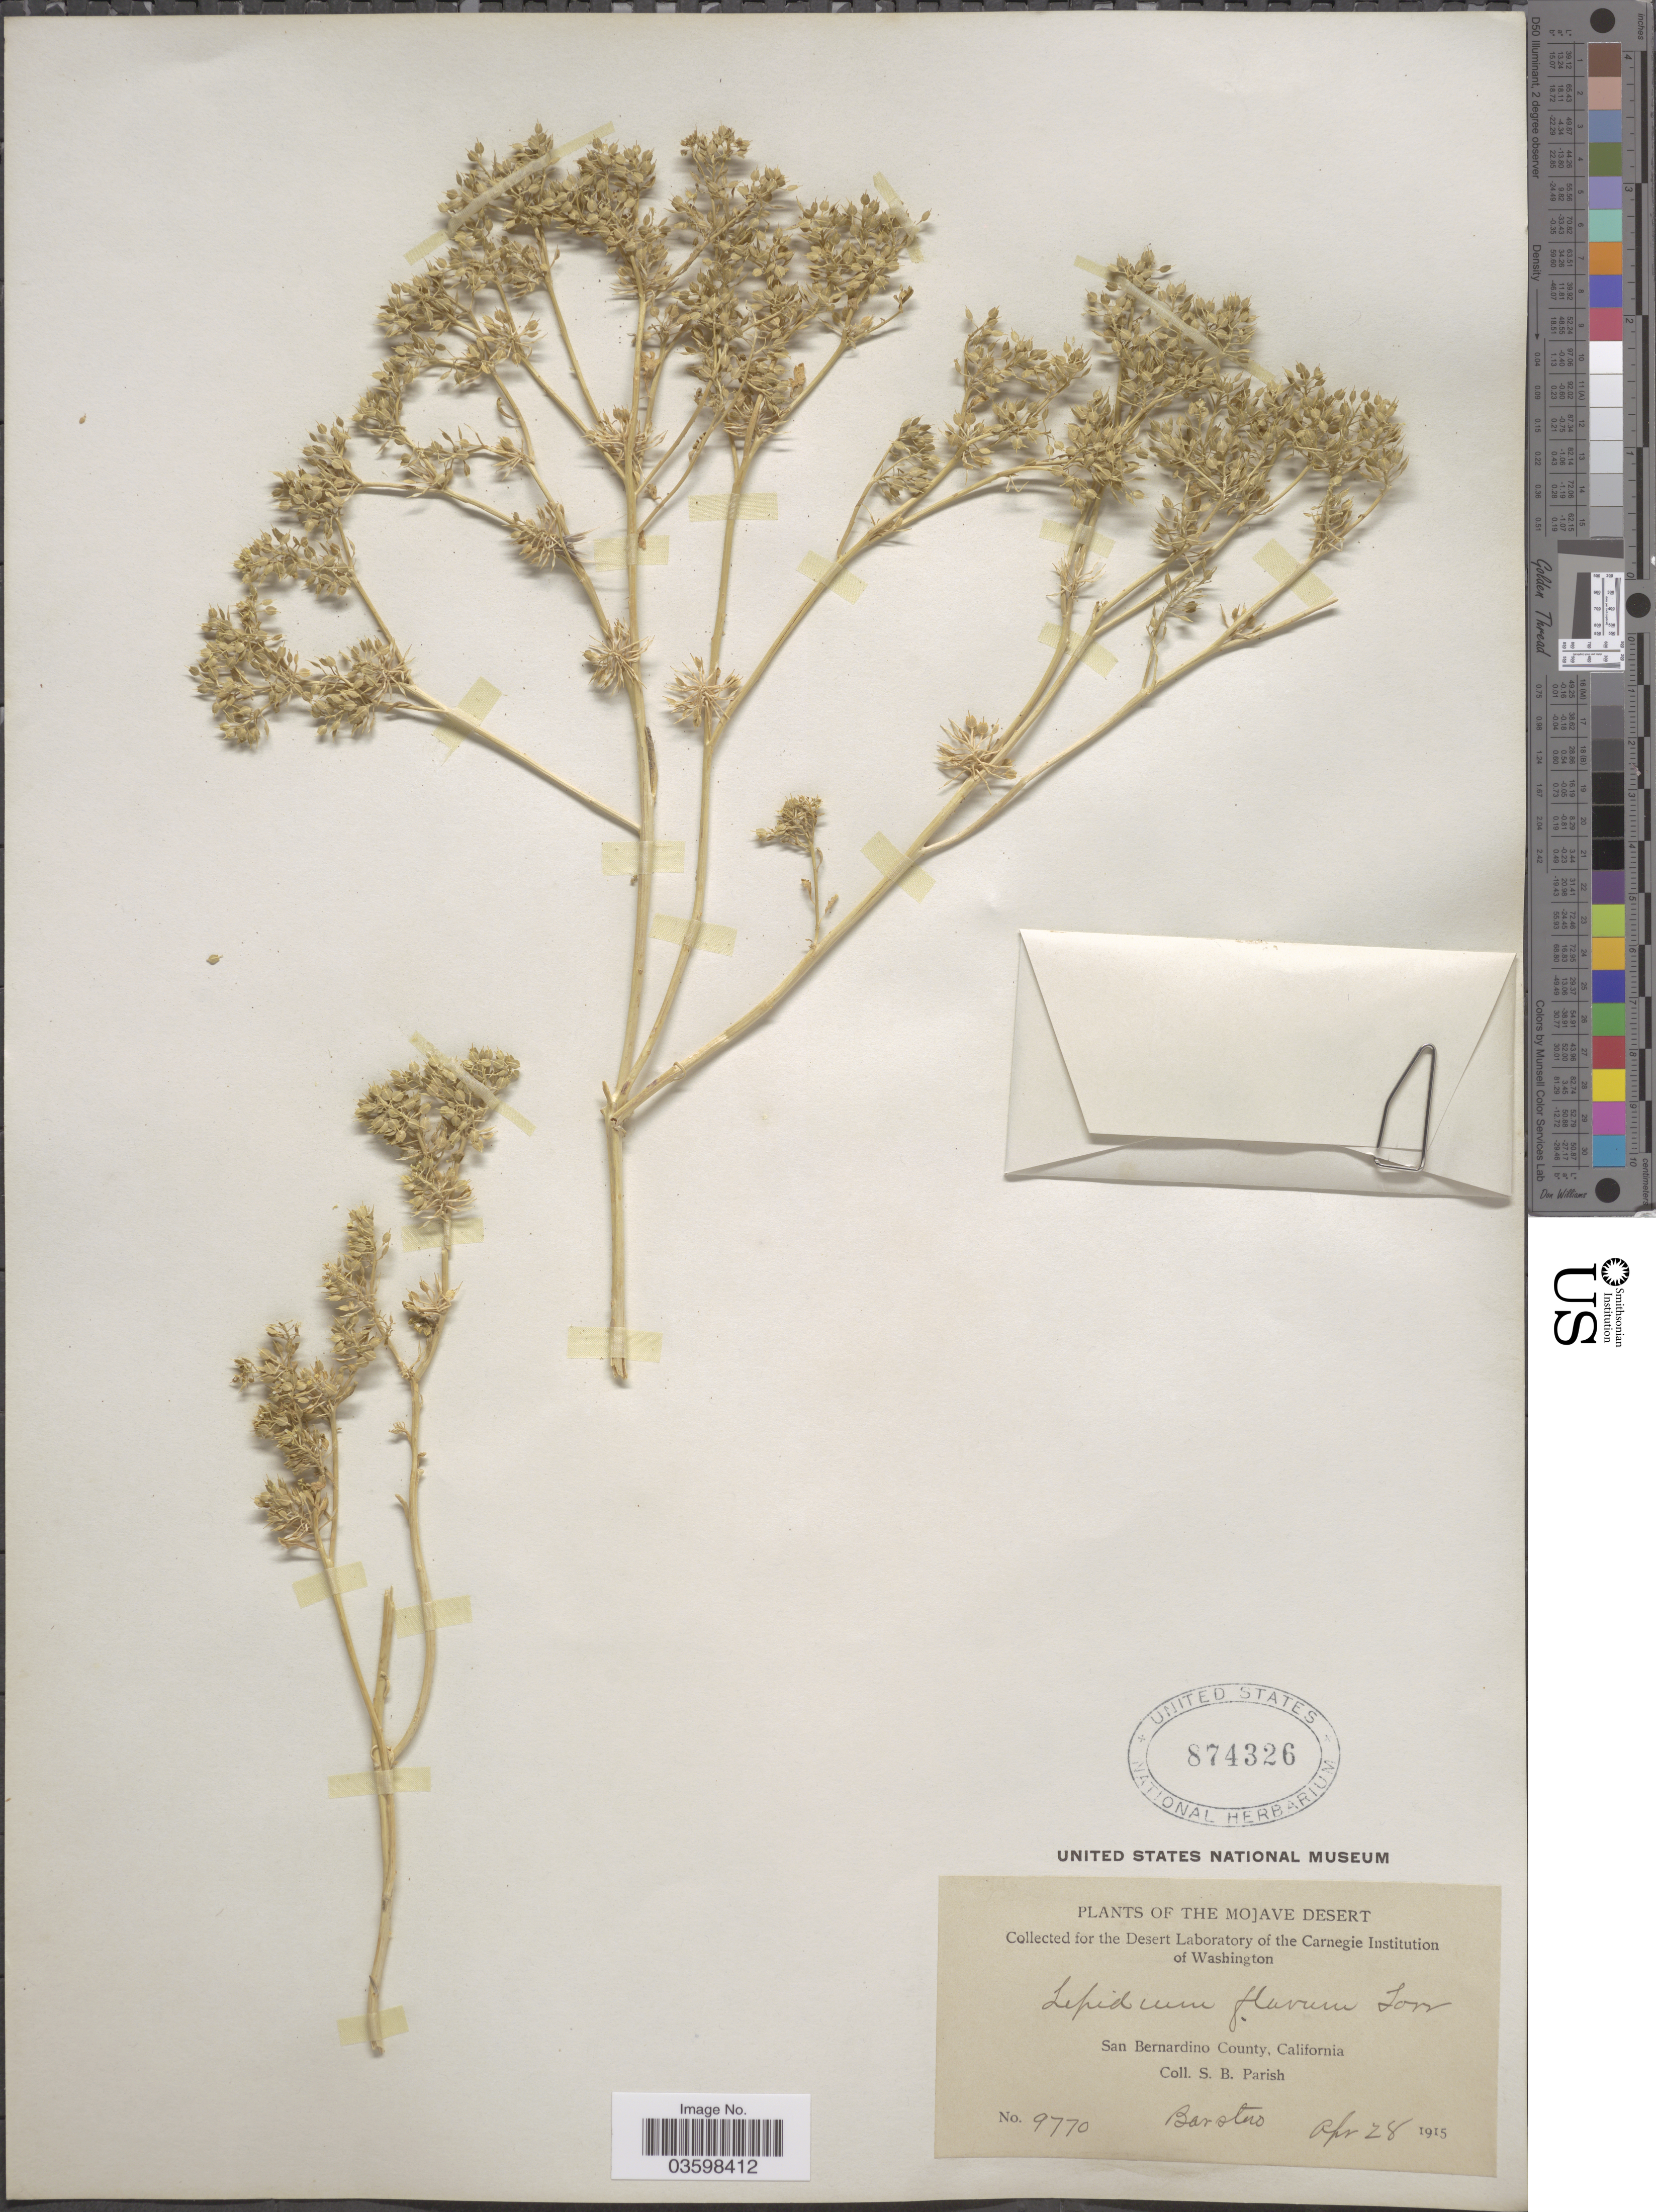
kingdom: Plantae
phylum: Tracheophyta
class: Magnoliopsida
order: Brassicales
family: Brassicaceae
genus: Lepidium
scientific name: Lepidium flavum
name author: Torr.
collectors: S. B. Parish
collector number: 9770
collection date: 1915-04-28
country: United States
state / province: California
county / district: San Bernardino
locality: The Mojave Desert. San Bernardino County. Barstow.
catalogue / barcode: US 874326